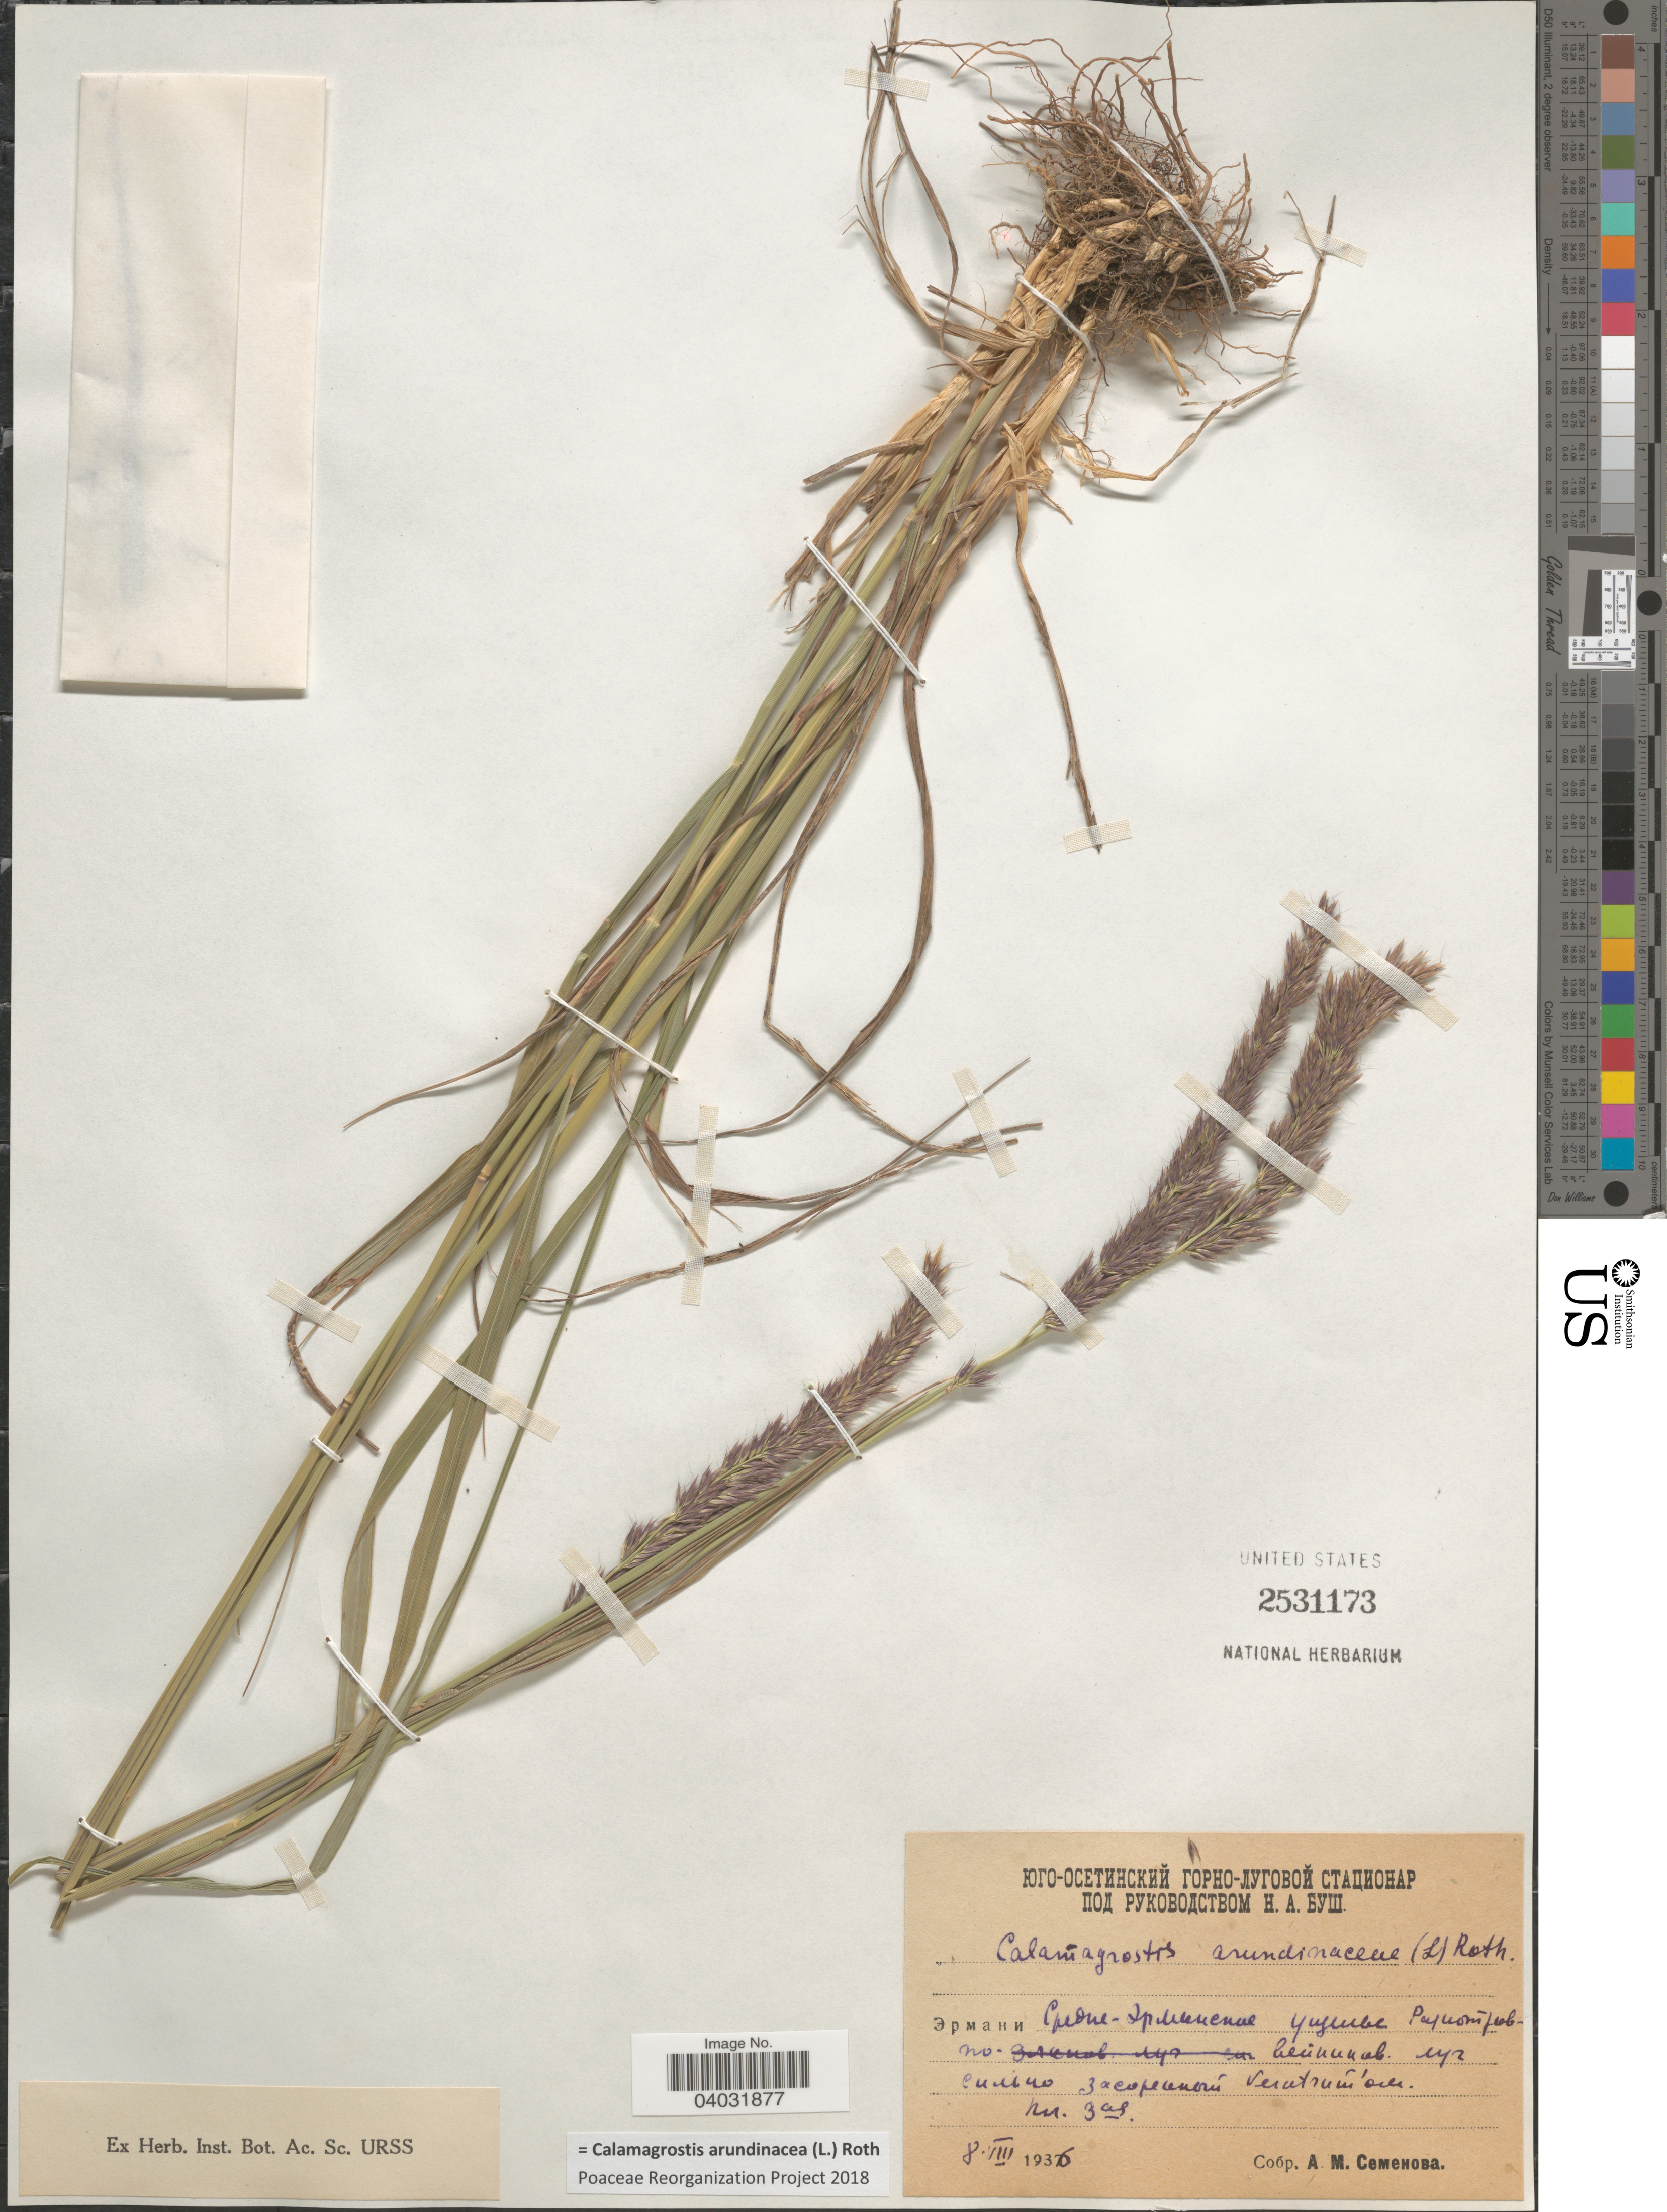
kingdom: Plantae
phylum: Tracheophyta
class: Liliopsida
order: Poales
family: Poaceae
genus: Calamagrostis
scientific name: Calamagrostis arundinacea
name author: (L.) Roth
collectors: A. Cemenova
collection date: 1936-08-08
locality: X.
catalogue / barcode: US 2531173